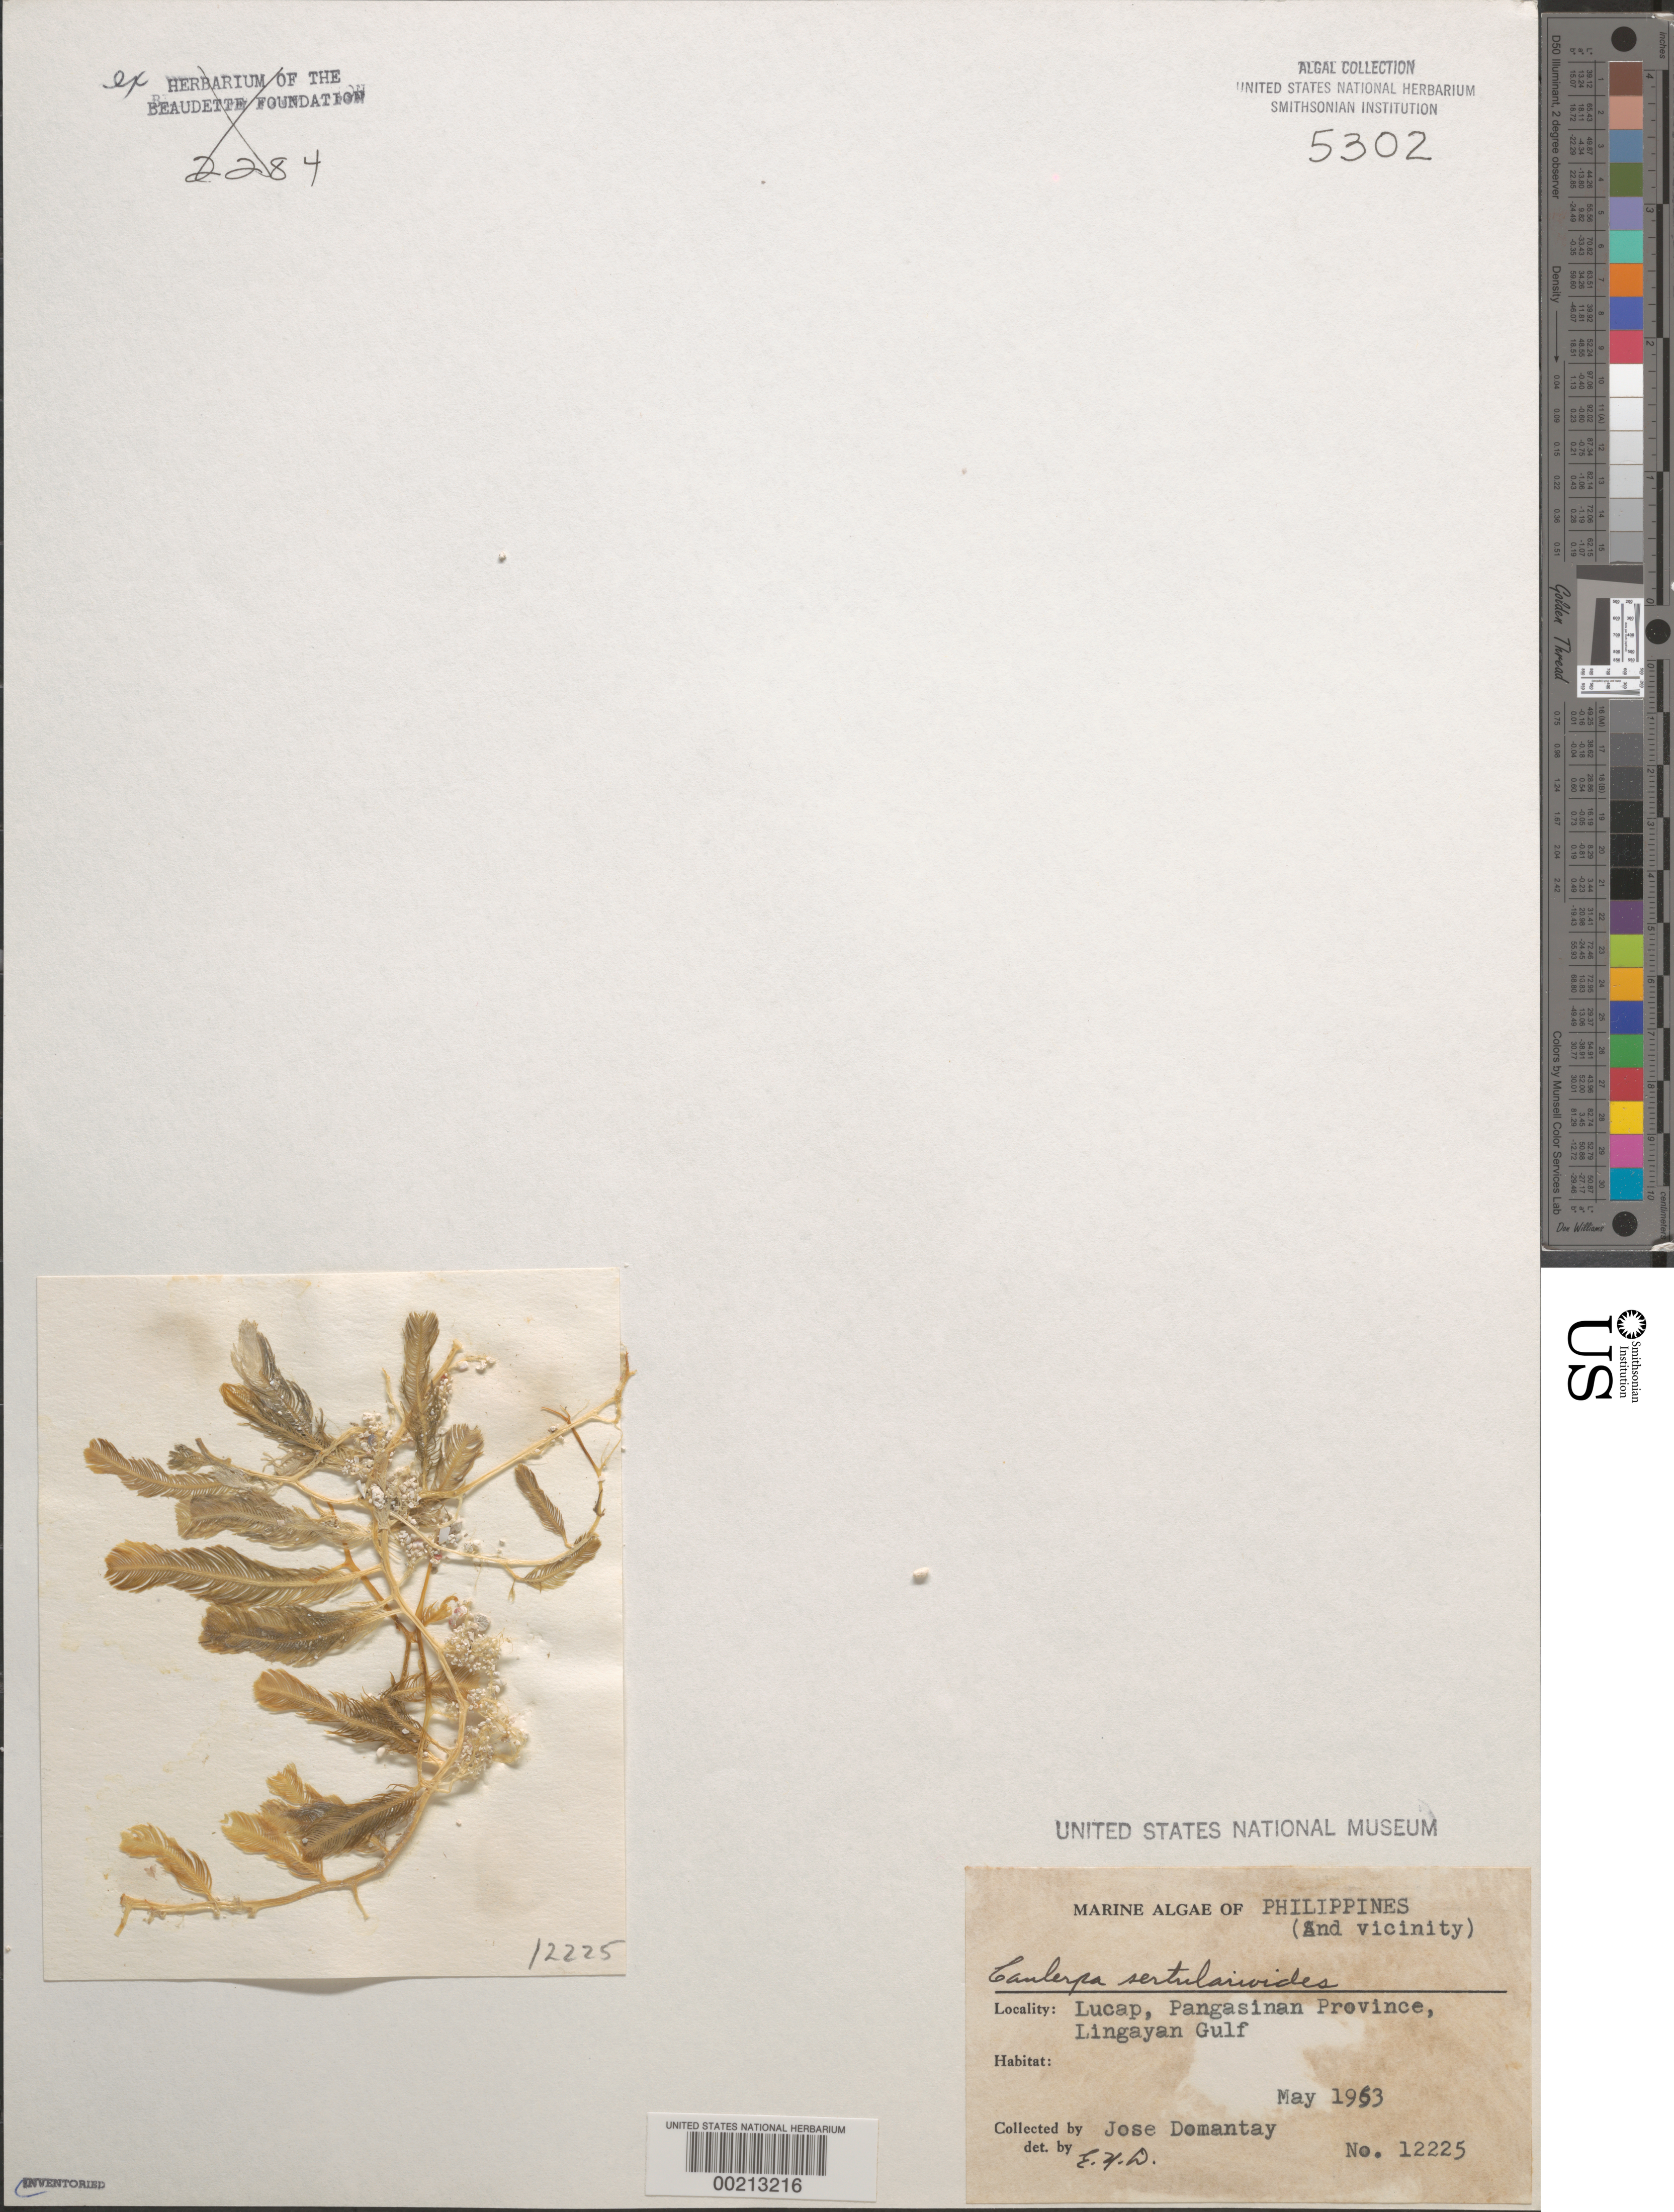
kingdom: Plantae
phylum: Chlorophyta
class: Ulvophyceae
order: Bryopsidales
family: Caulerpaceae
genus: Caulerpa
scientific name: Caulerpa sertularioides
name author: (S.G. Gmel.) M. Howe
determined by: Dawson, E. Y.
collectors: J. Domantay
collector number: EYD 12225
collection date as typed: May 1953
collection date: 1953-05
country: Philippines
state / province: Ilocos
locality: Lucap, lingayan gulf, pangasinan province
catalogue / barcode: US 5302